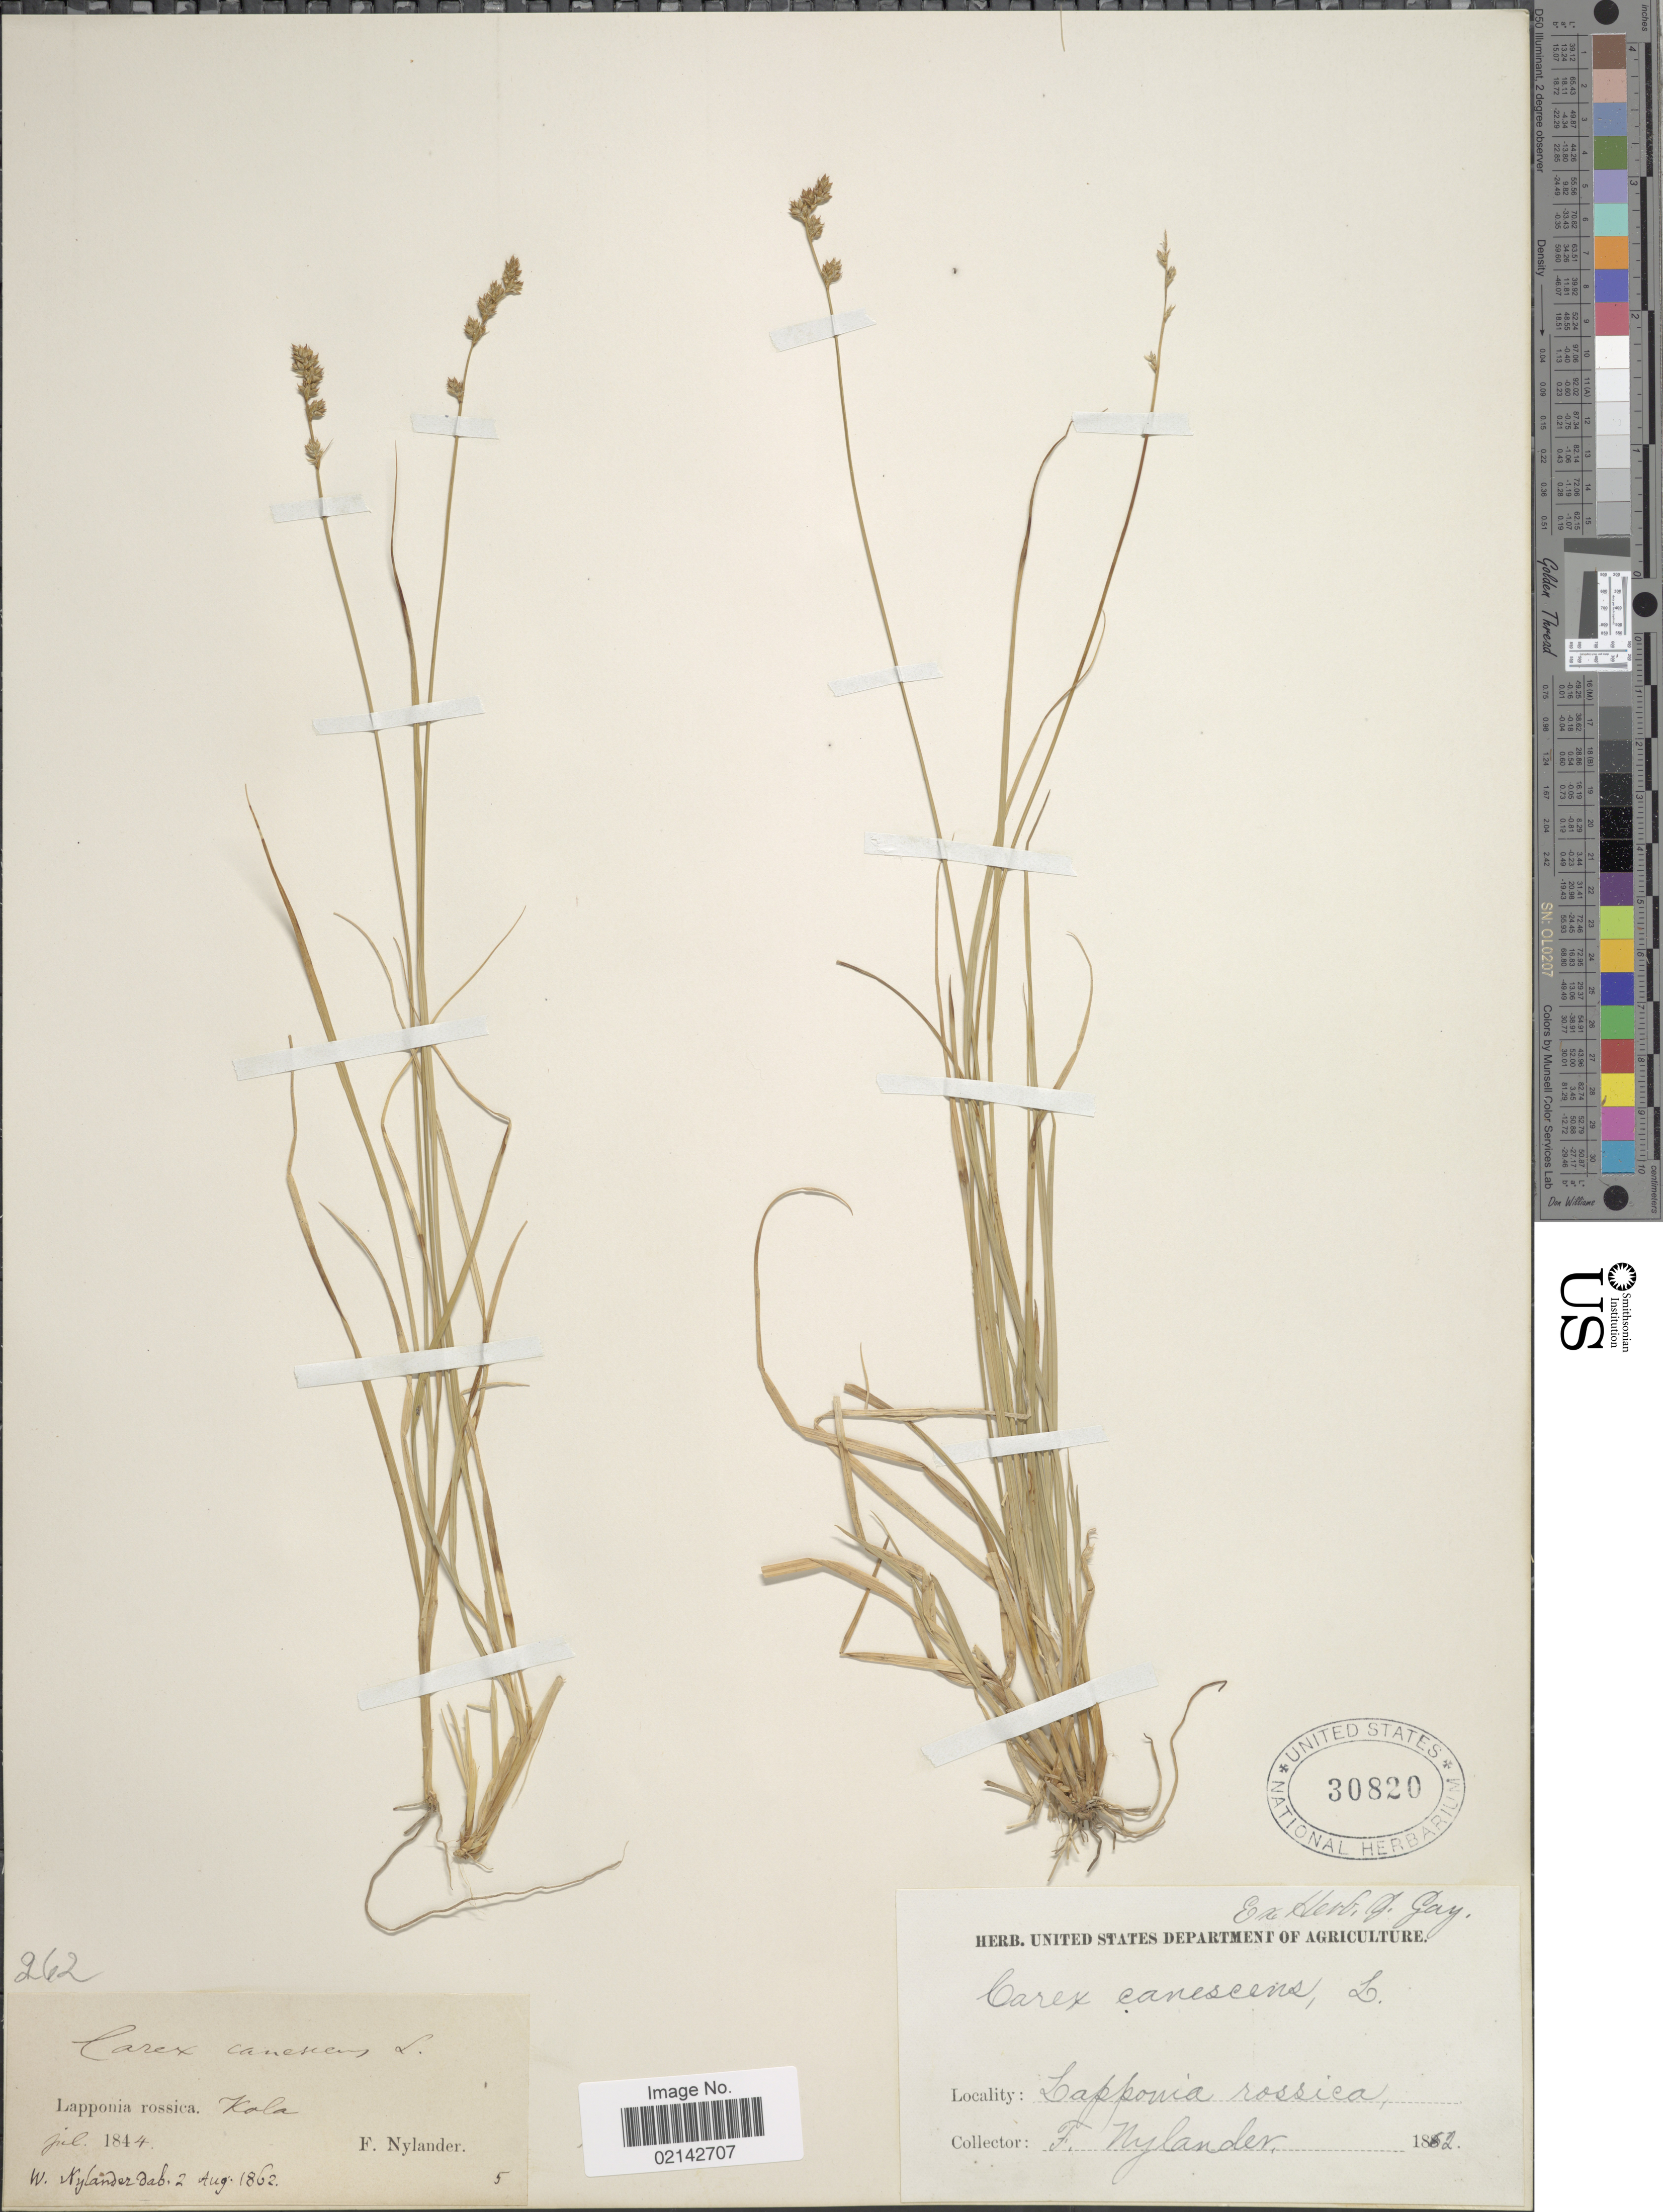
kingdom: Plantae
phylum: Tracheophyta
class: Liliopsida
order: Poales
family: Cyperaceae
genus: Carex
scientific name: Carex canescens var. canescens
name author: L.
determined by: Strong, Mark T., (BOT), Smithsonian Institution - National Museum of Natural History (UNITED STATES)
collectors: A. Nylander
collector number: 5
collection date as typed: Transcribed d/m/y: /7/18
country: Russian Federation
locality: Lapponia rossica, Kola.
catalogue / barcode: US 30820